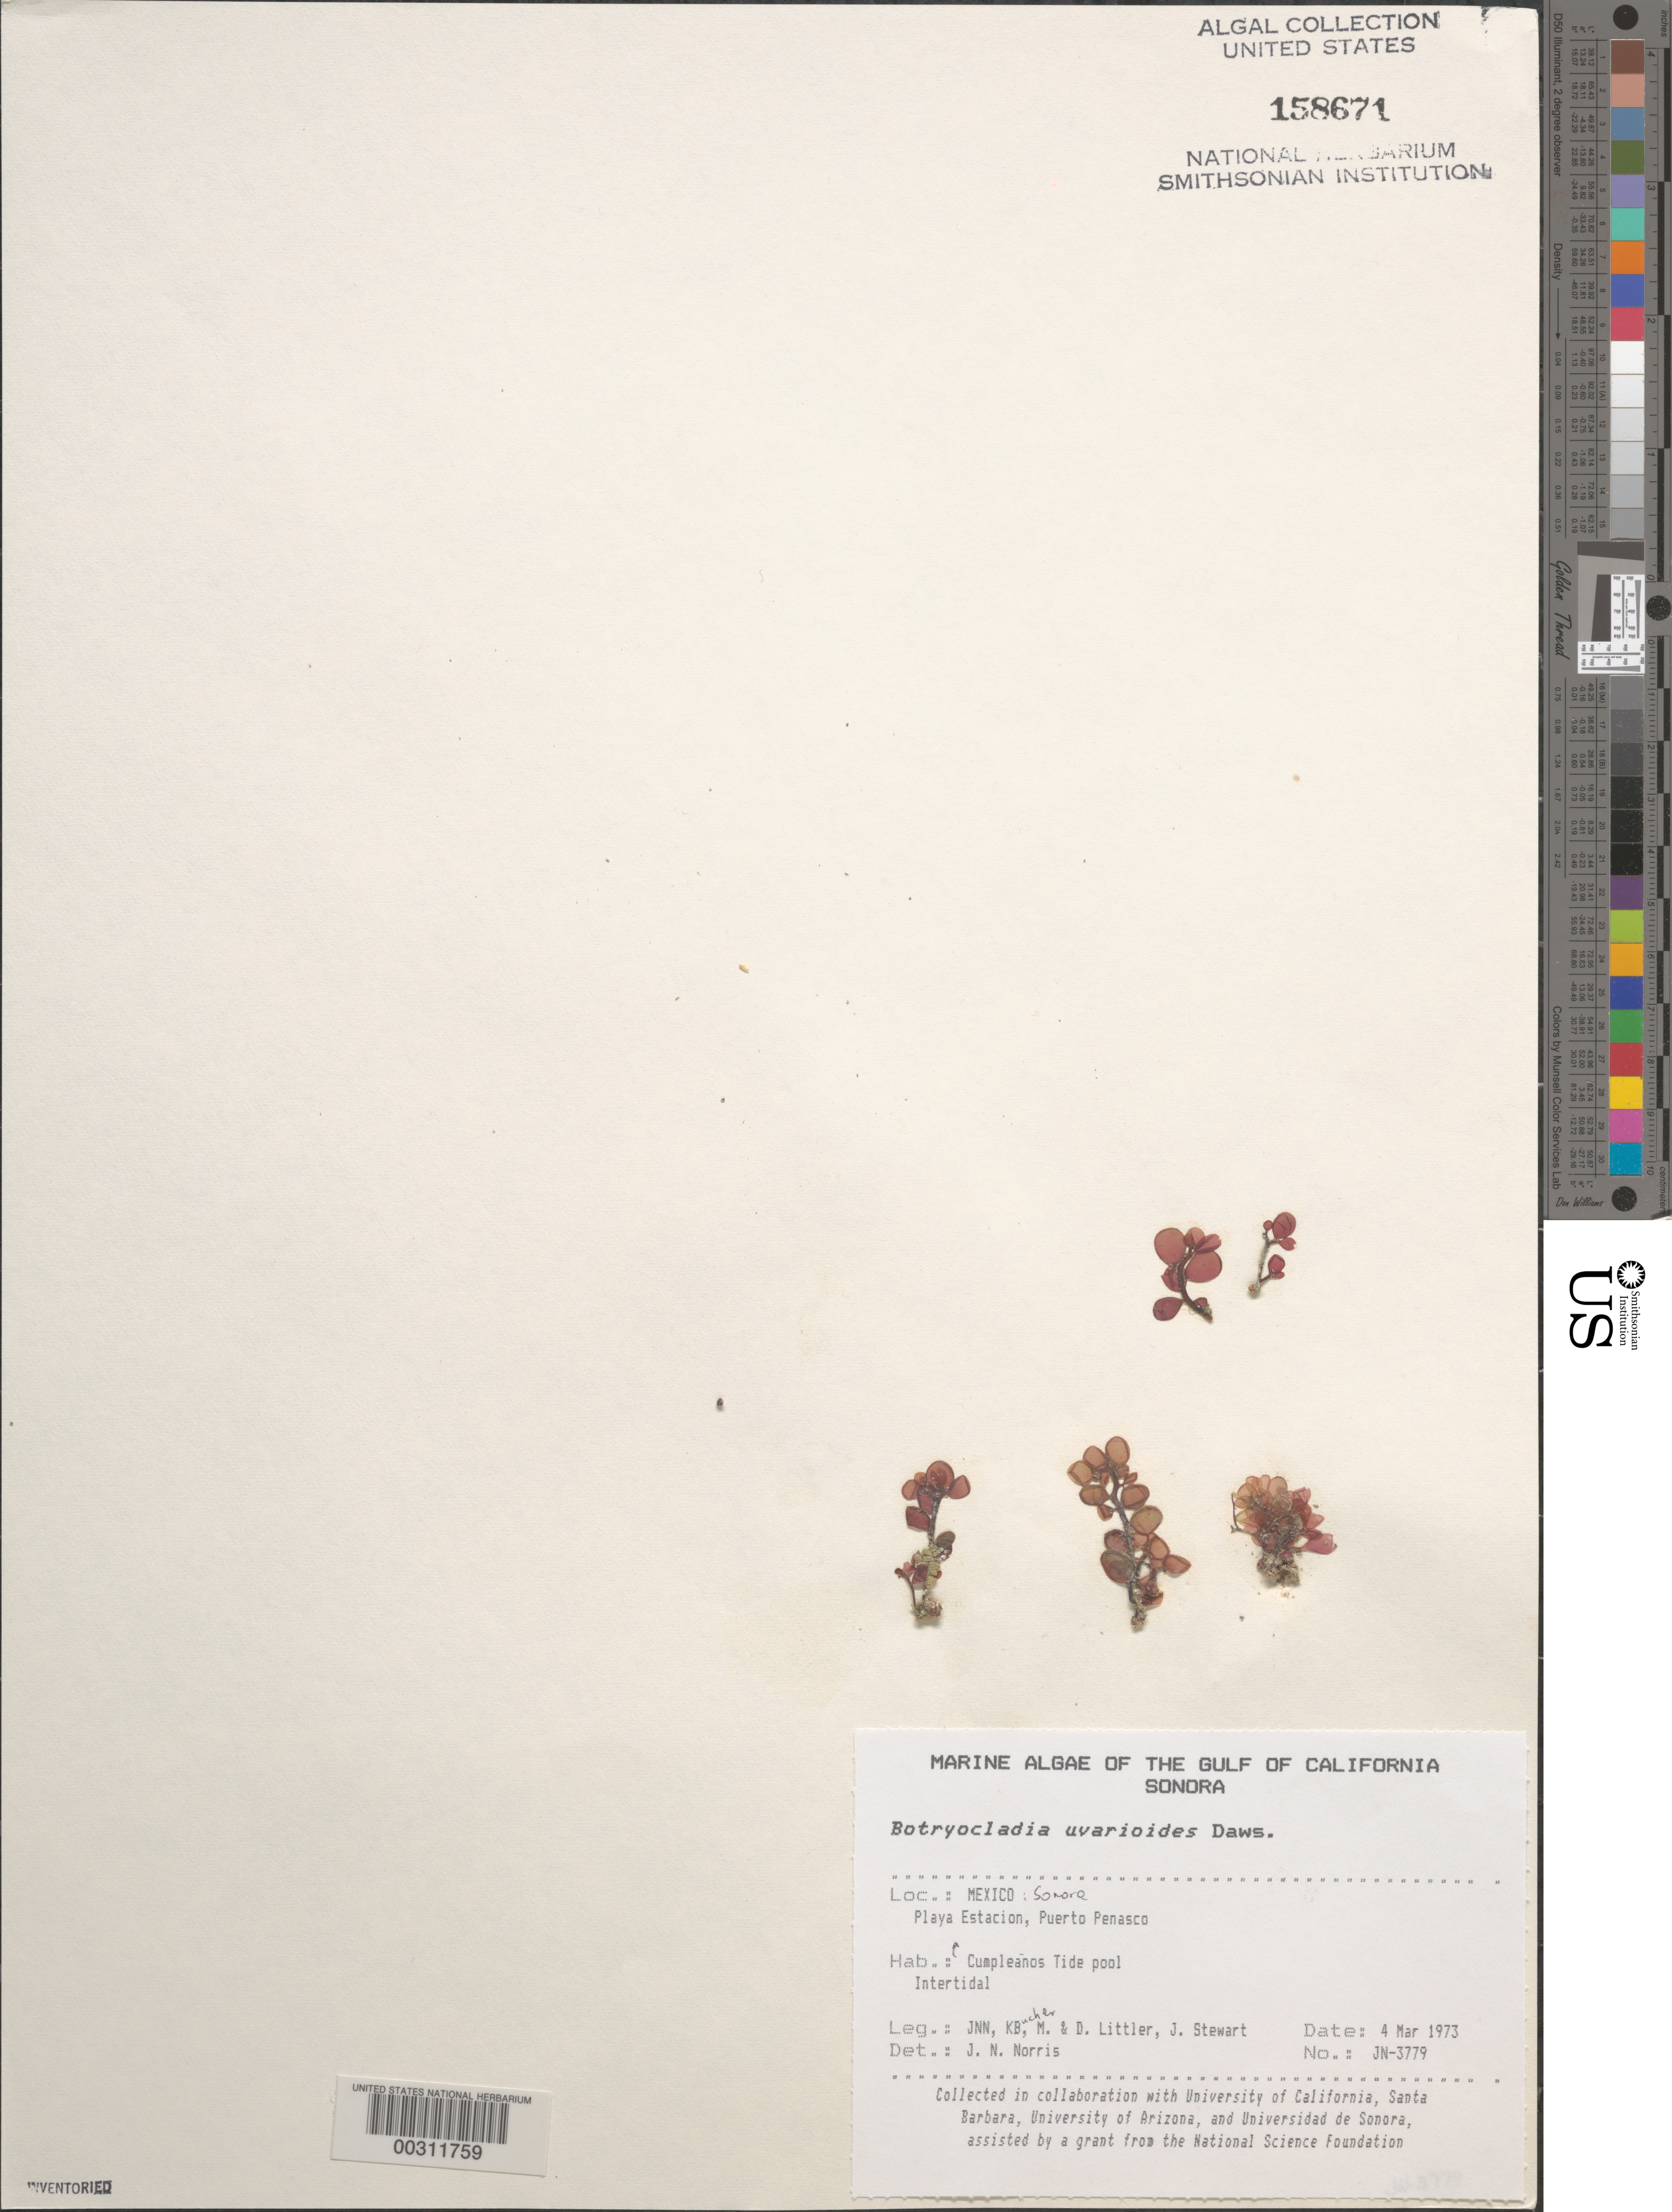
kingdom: Plantae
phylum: Rhodophyta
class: Florideophyceae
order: Rhodymeniales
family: Rhodymeniaceae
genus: Botryocladia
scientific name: Botryocladia uvarioides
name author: E.Y. Dawson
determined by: Norris, James N.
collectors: J. N. Norris, K. E. Bucher, M. M. Littler, D. S. Littler & J. Stewart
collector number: JN-3779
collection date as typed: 04 Mar 1973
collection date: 1973-03-04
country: Mexico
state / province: Sonora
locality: Playa Estacion, Puerto Penasco, Cumpleanos tide pool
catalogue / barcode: US 158671